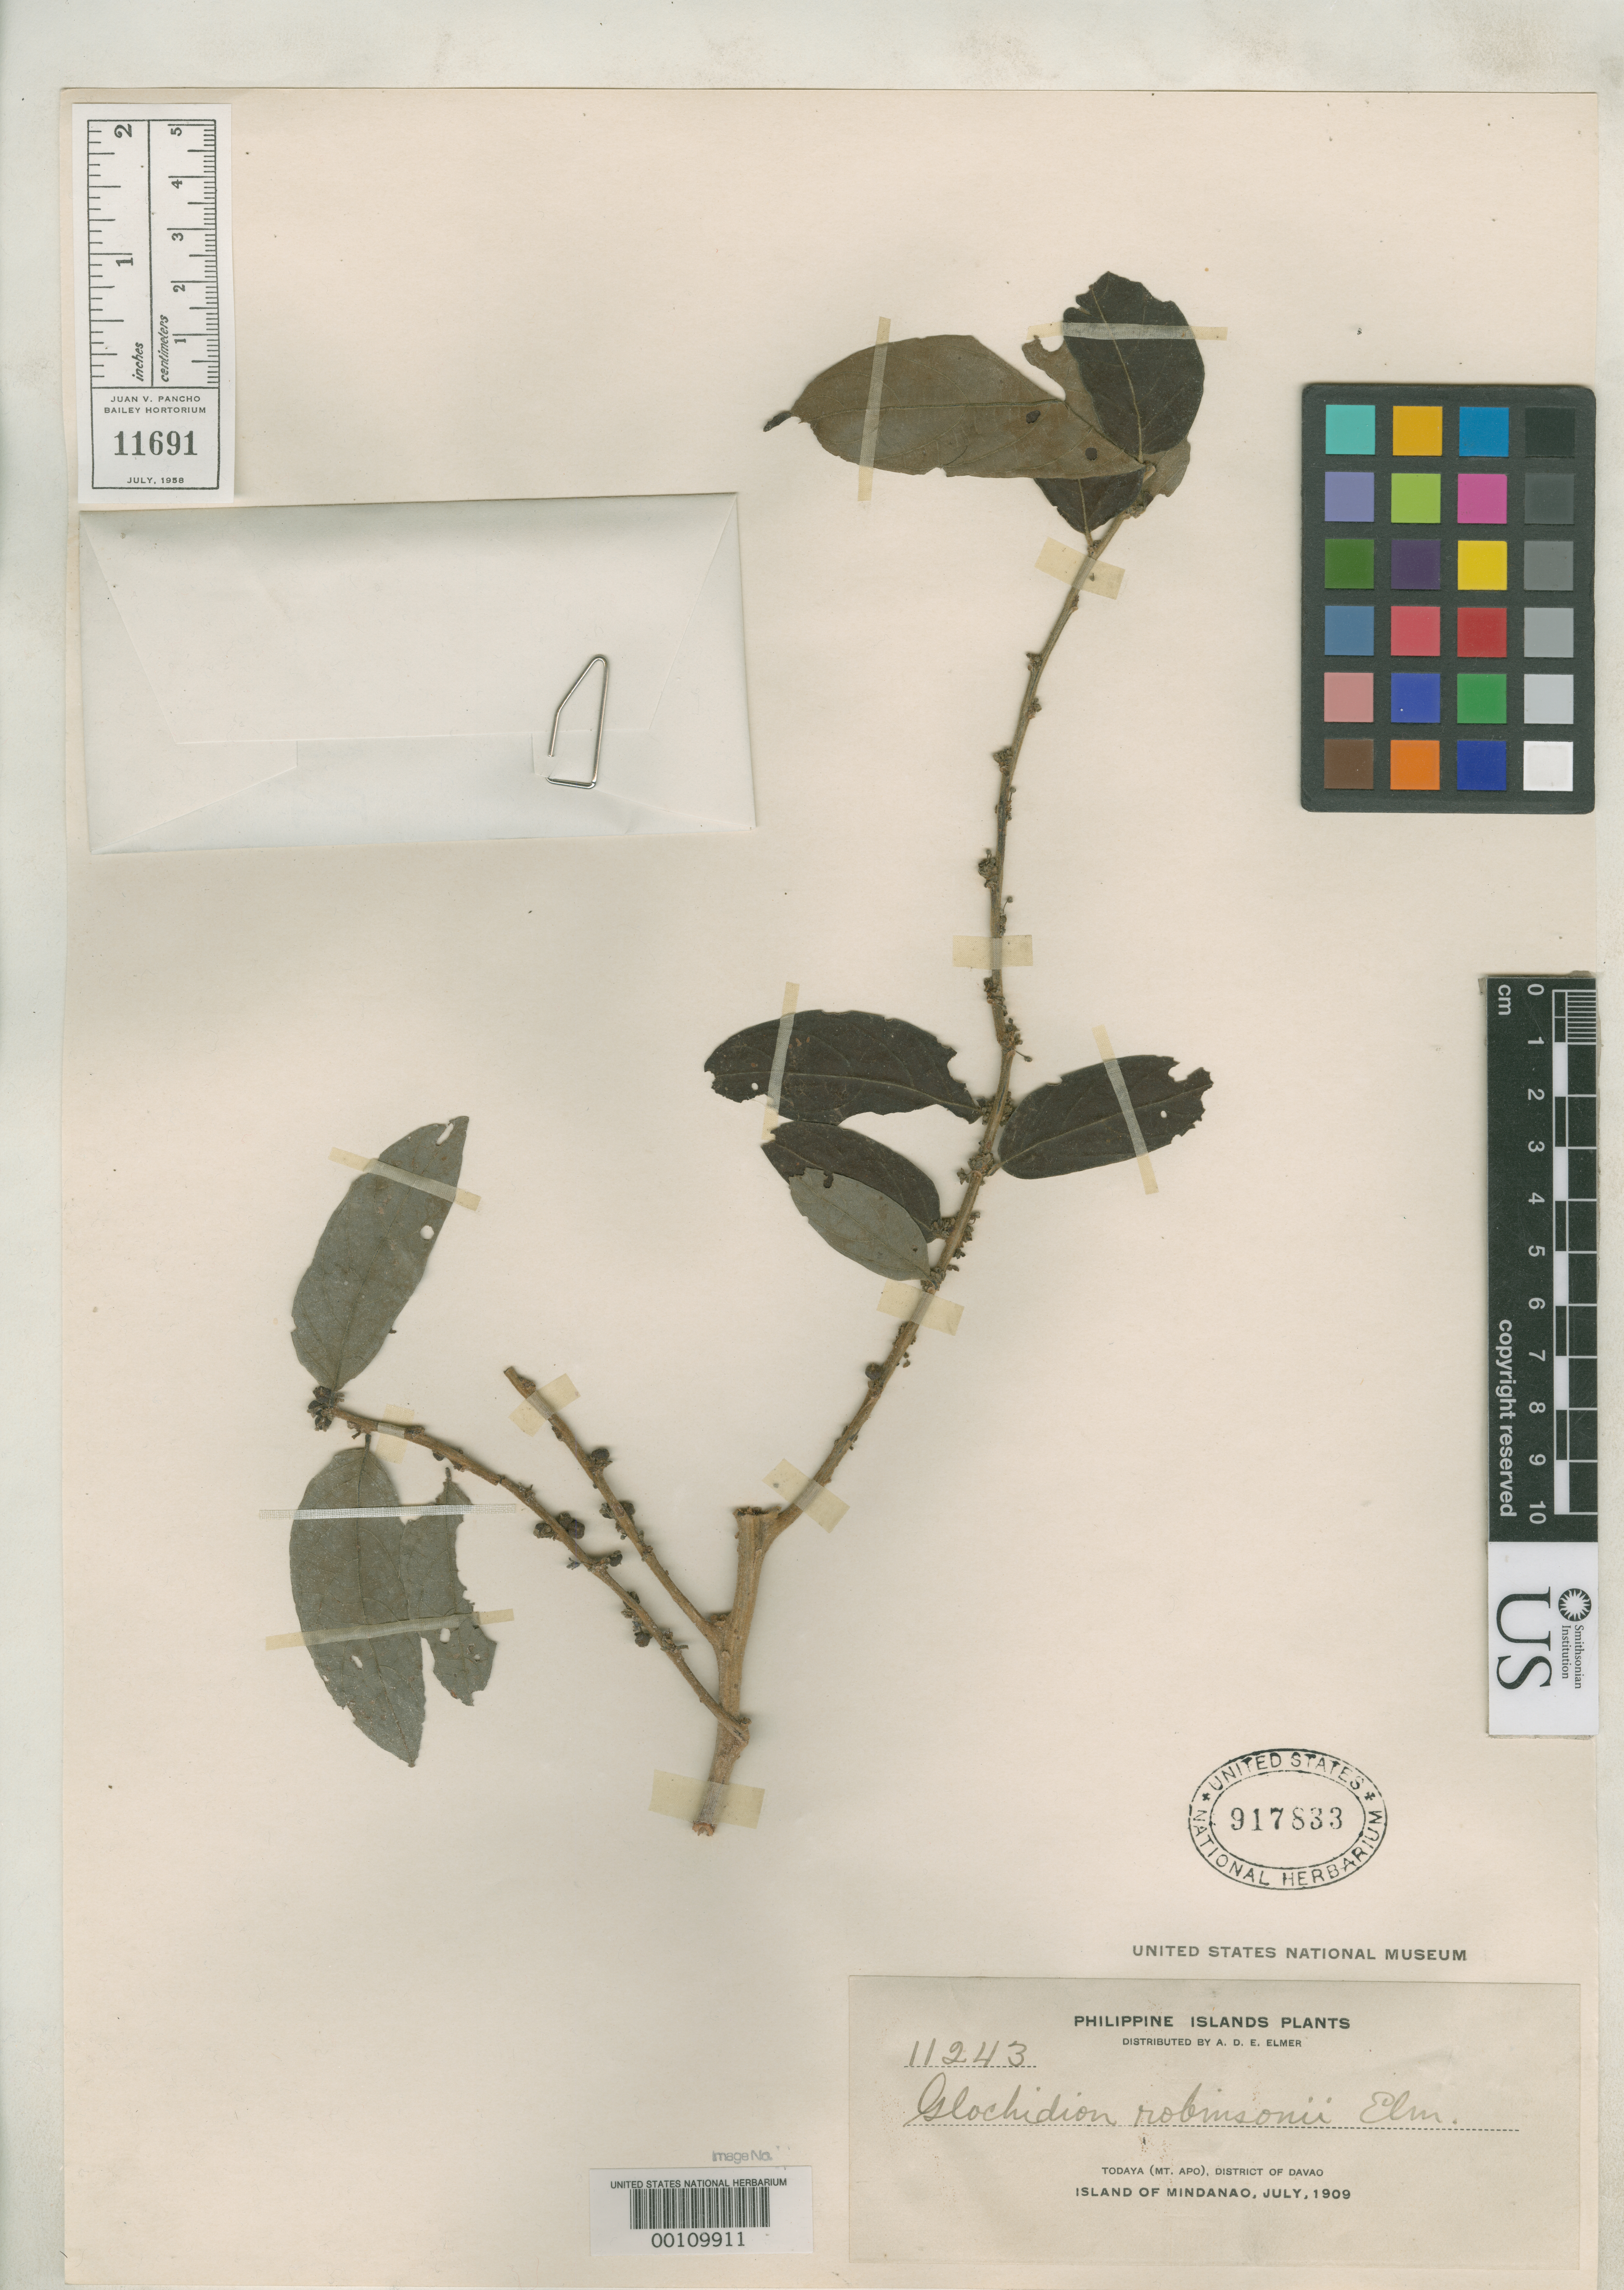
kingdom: Plantae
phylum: Tracheophyta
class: Magnoliopsida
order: Malpighiales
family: Phyllanthaceae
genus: Glochidion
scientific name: Glochidion robinsonii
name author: Elmer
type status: Isotype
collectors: A. D. E. Elmer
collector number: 11243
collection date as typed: Jul 1909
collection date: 1909-07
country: Philippines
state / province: Davao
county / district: Davao del Sur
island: Mindanao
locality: Todaya (Mt. Apo).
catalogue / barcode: US 917833